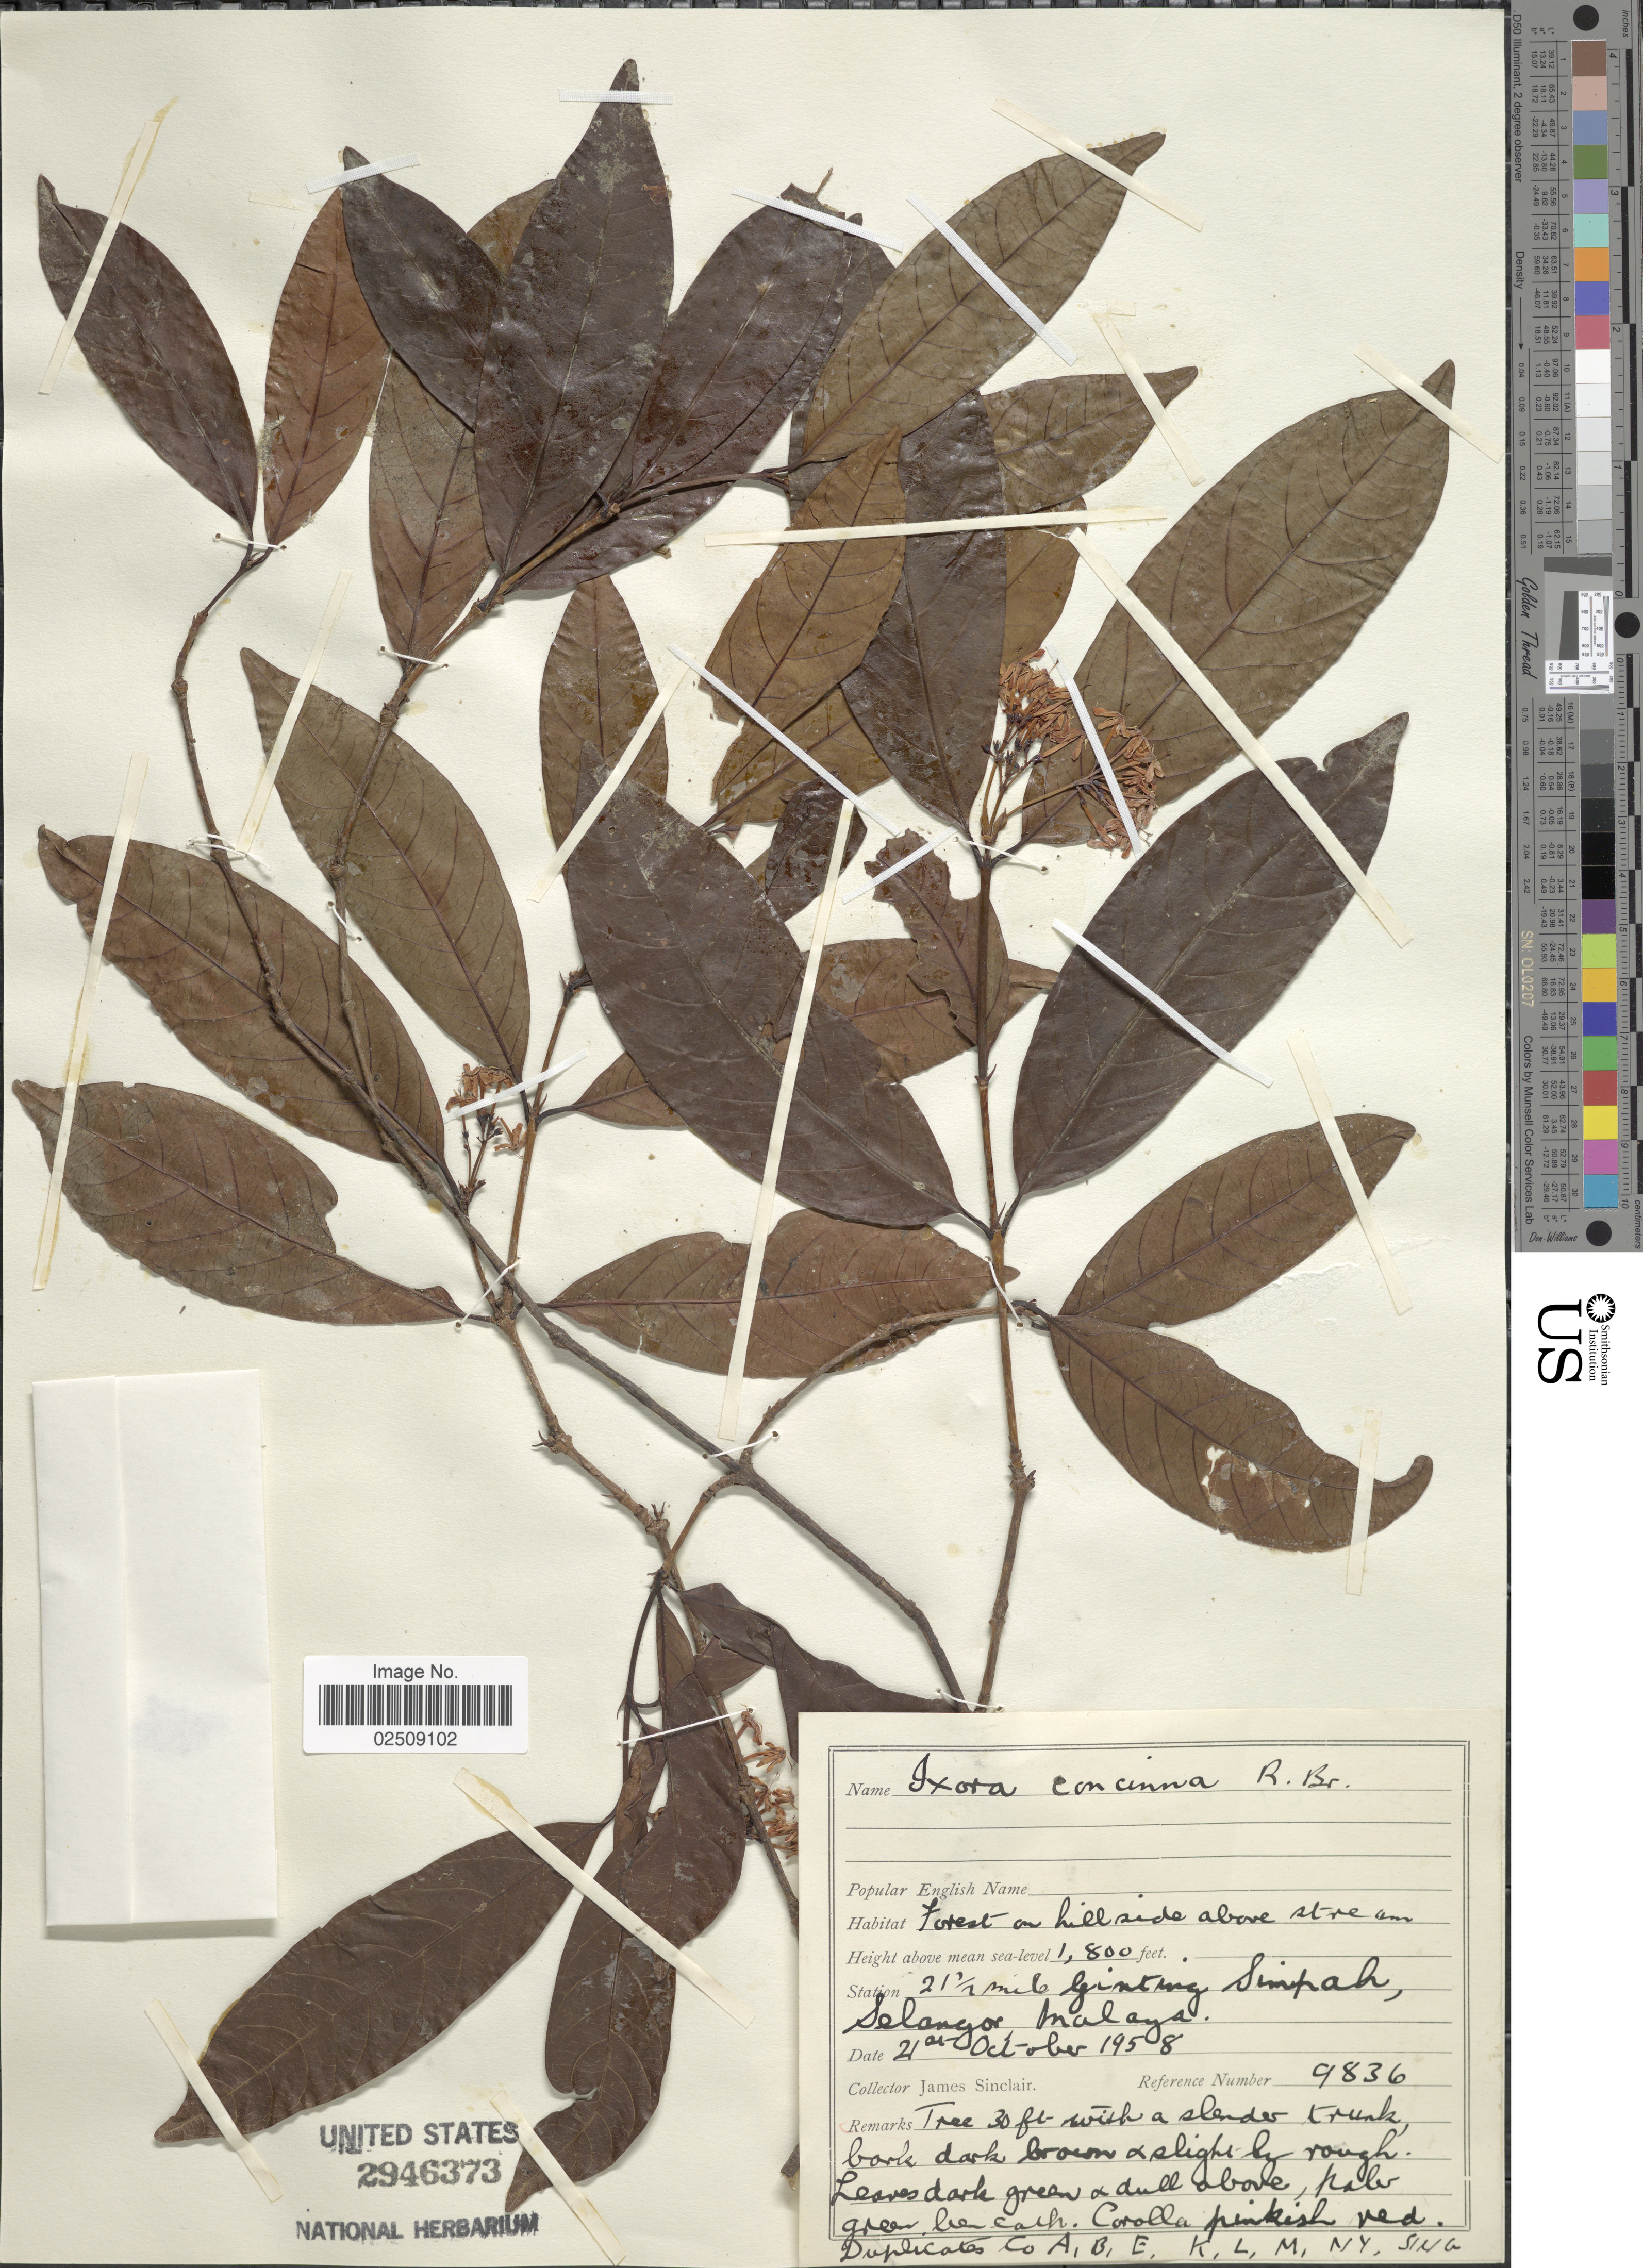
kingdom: Plantae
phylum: Tracheophyta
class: Magnoliopsida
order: Gentianales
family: Rubiaceae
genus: Ixora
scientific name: Ixora concinna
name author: R. Br. ex Hook. f.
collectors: J. Sinclair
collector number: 9836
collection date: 1958-10-21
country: Malaysia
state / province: Selangor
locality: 21½ mile Ginting Simpah, Selangor, Malaya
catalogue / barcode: US 2946373